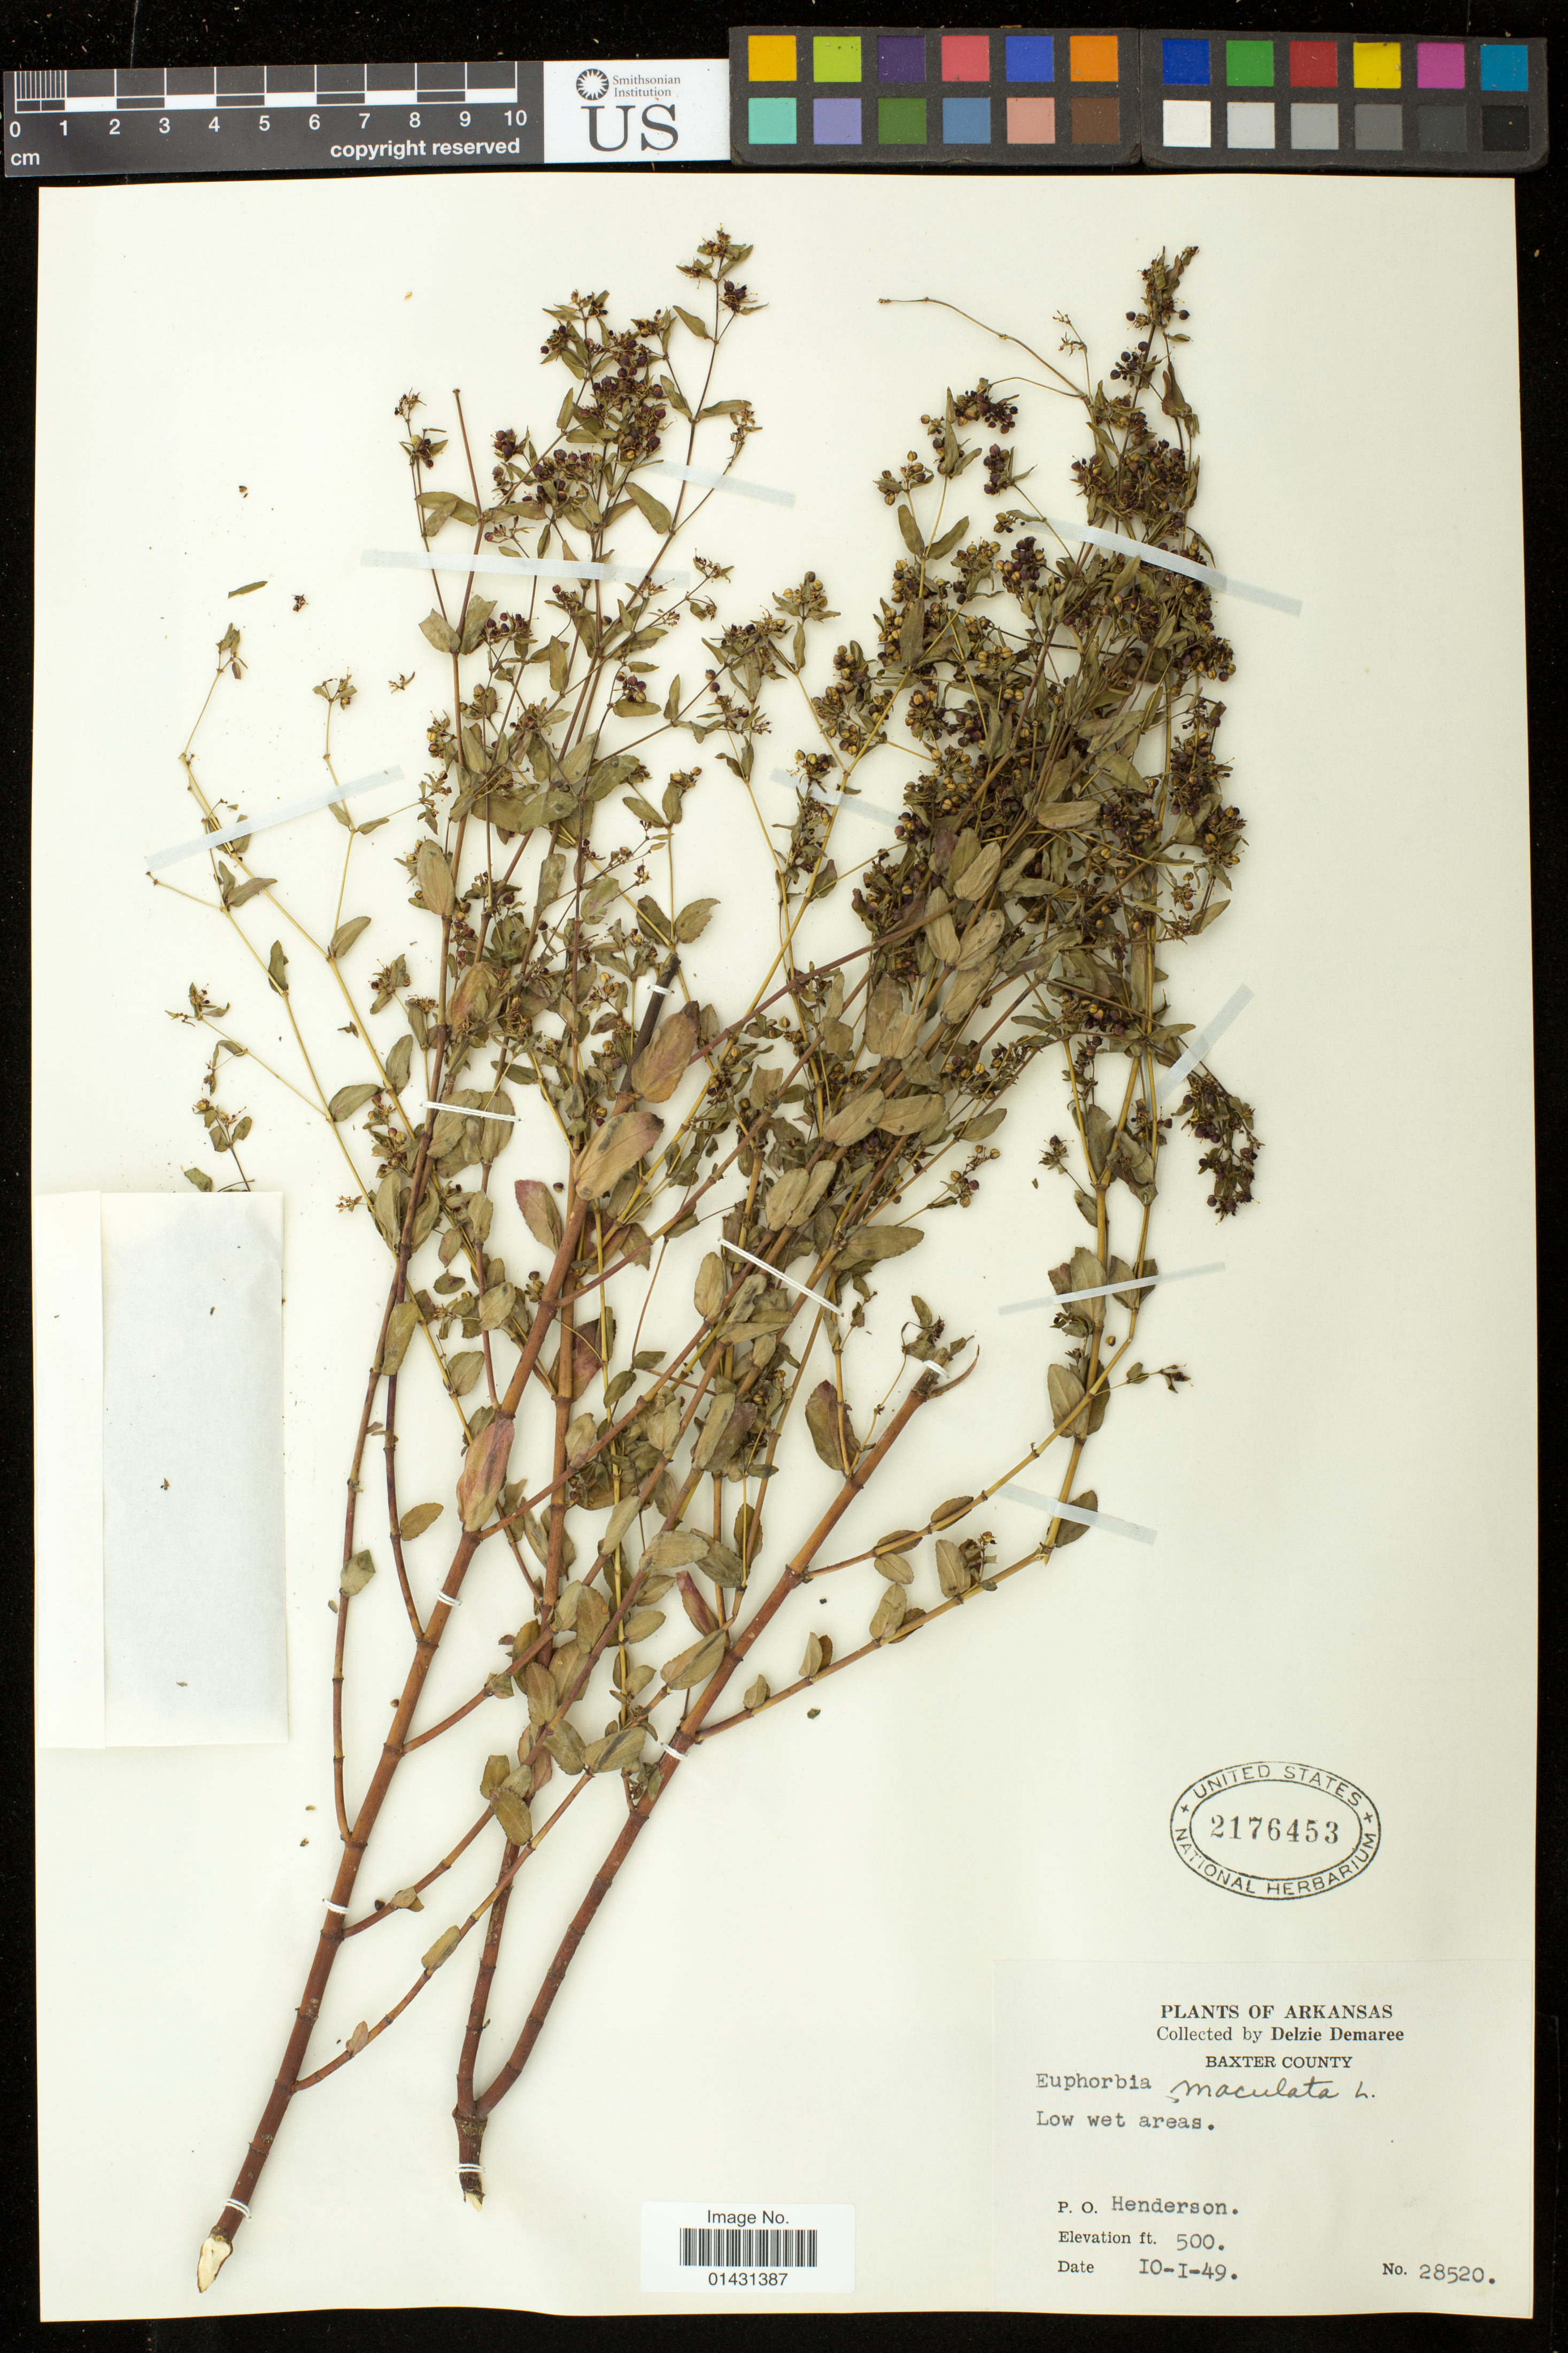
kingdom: Plantae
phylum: Tracheophyta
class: Magnoliopsida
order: Malpighiales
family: Euphorbiaceae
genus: Euphorbia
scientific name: Euphorbia maculata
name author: L.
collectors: D. Demaree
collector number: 28520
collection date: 1949-10-01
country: United States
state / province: Arkansas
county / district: Baxter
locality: P.O. Henderson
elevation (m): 152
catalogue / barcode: US 2176453